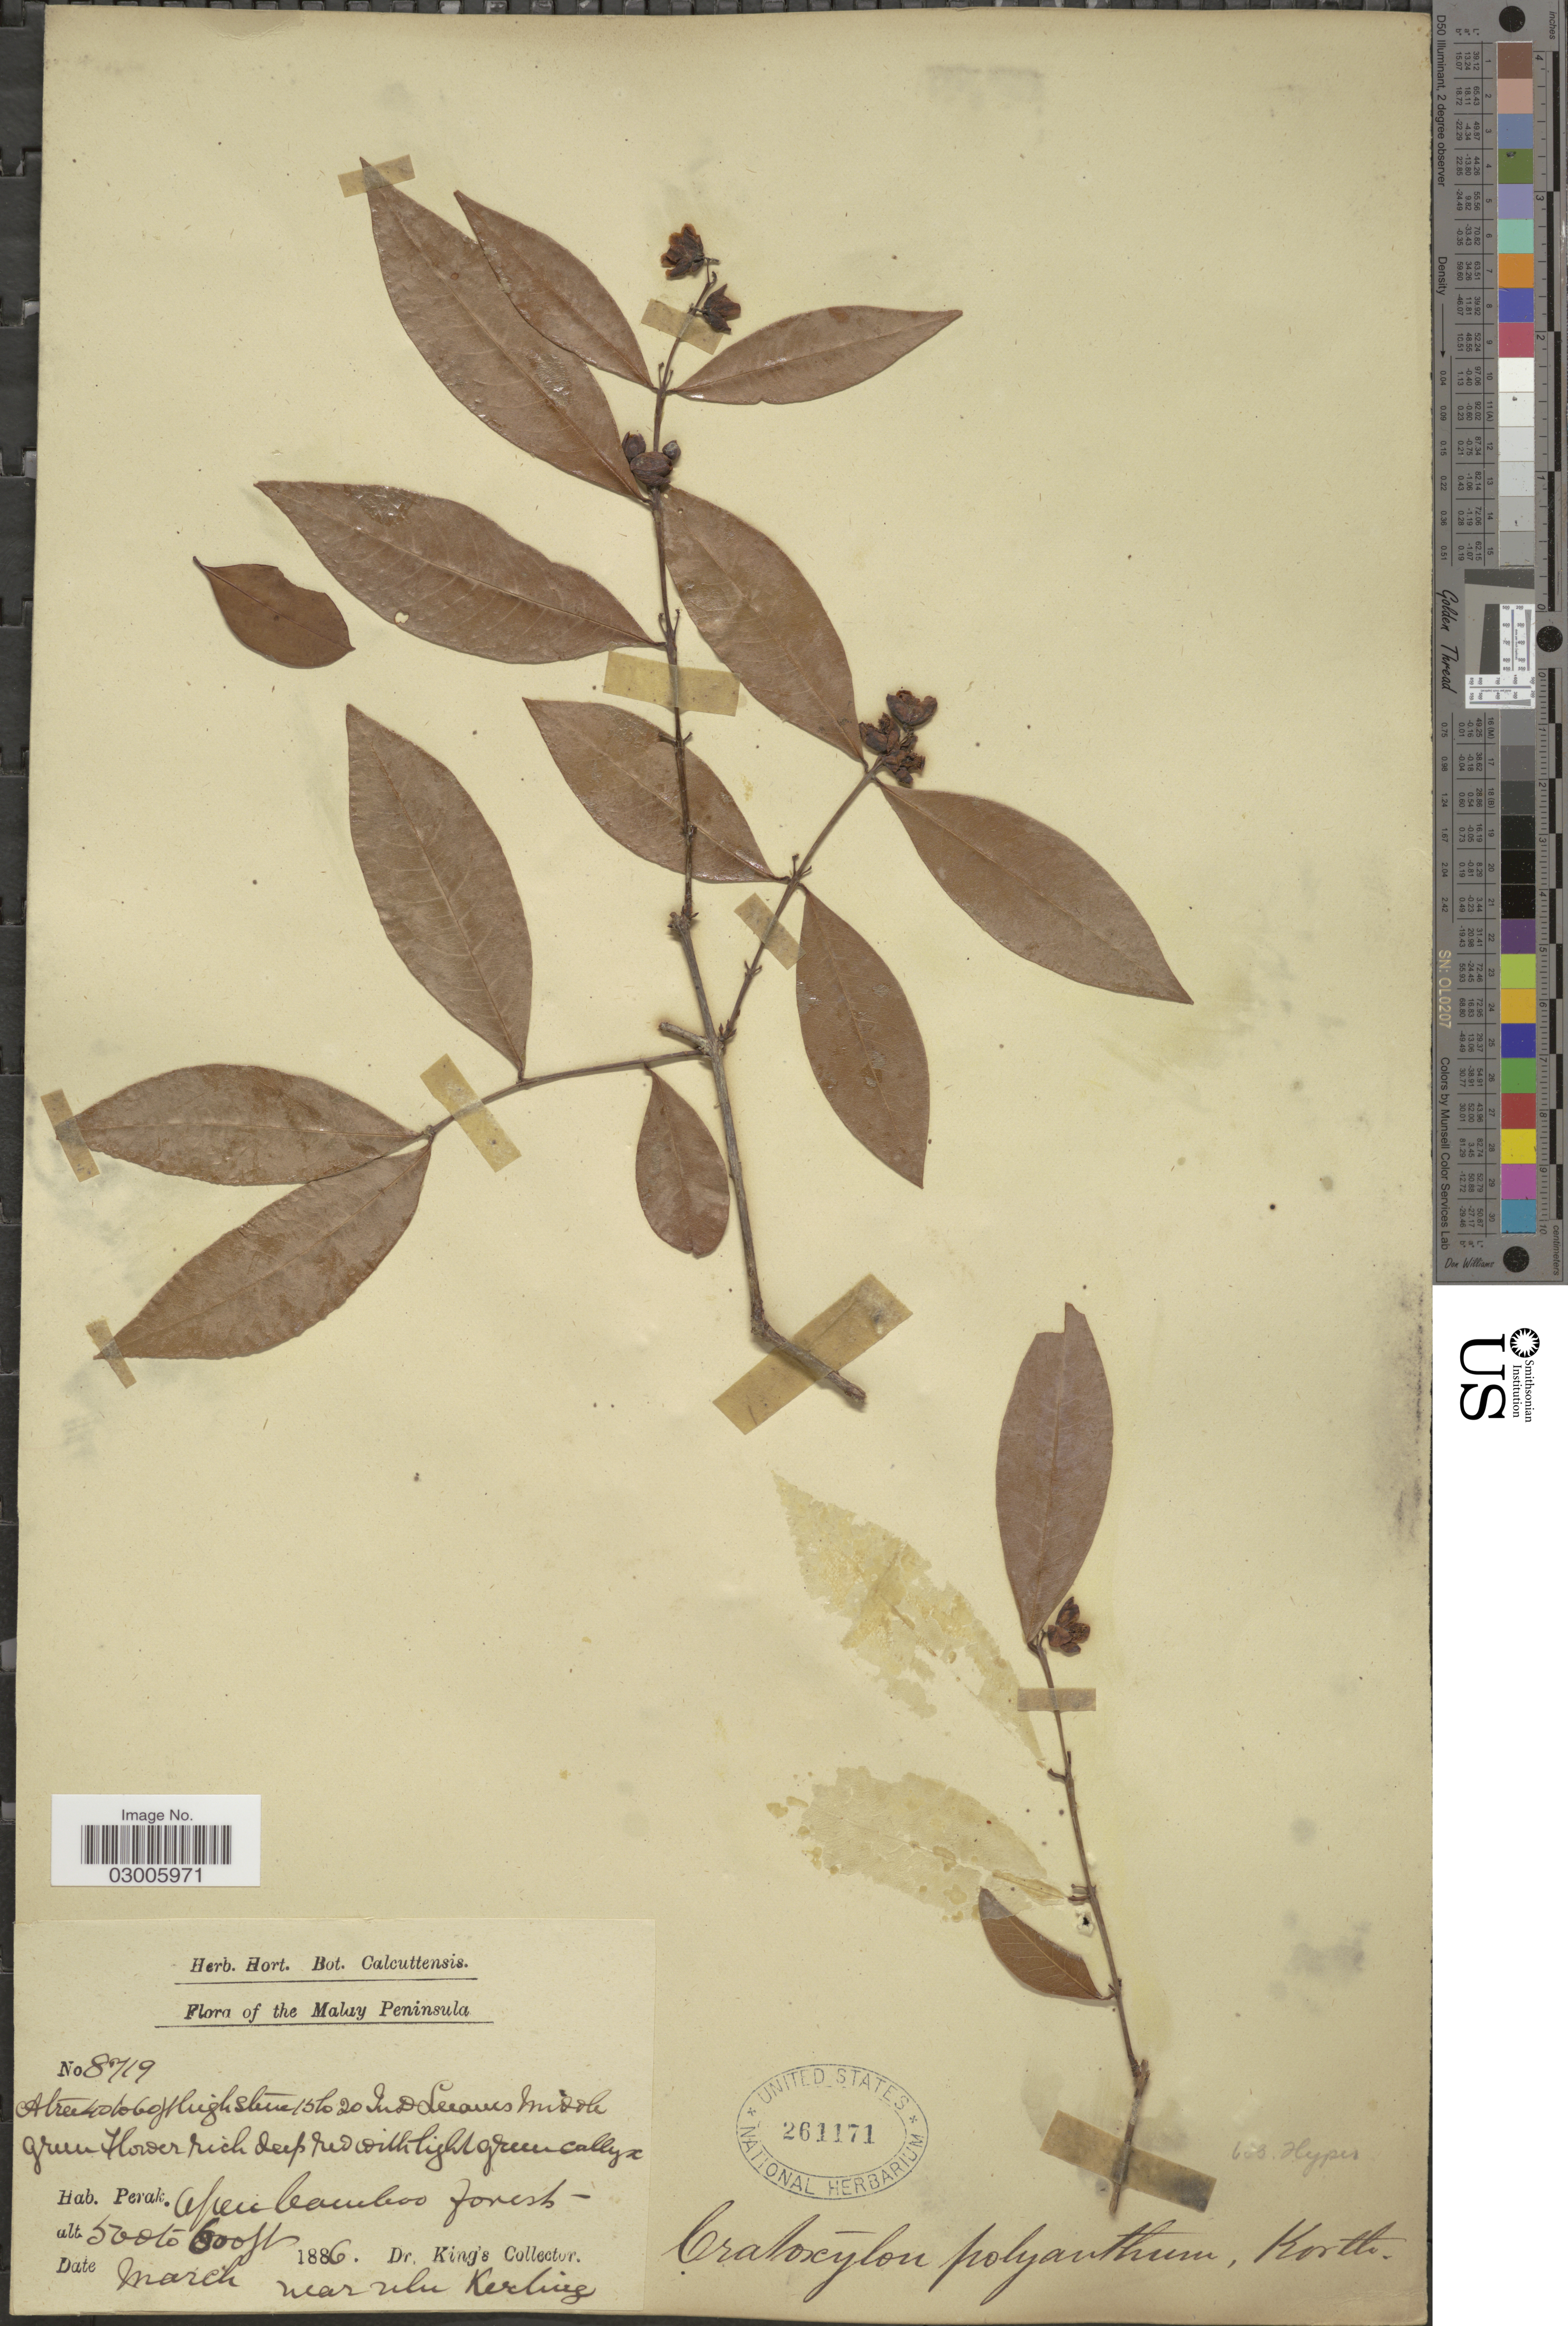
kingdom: Plantae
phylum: Tracheophyta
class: Magnoliopsida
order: Malpighiales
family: Hypericaceae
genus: Cratoxylum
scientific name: Cratoxylum polyanthum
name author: Korth.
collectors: Dr. King's collector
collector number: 8719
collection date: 1886-03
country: Malaysia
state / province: Perak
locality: Malay Peninsula. Perak. Open bamboo forests. Near ulu Kerling.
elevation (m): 152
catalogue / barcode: US 261171